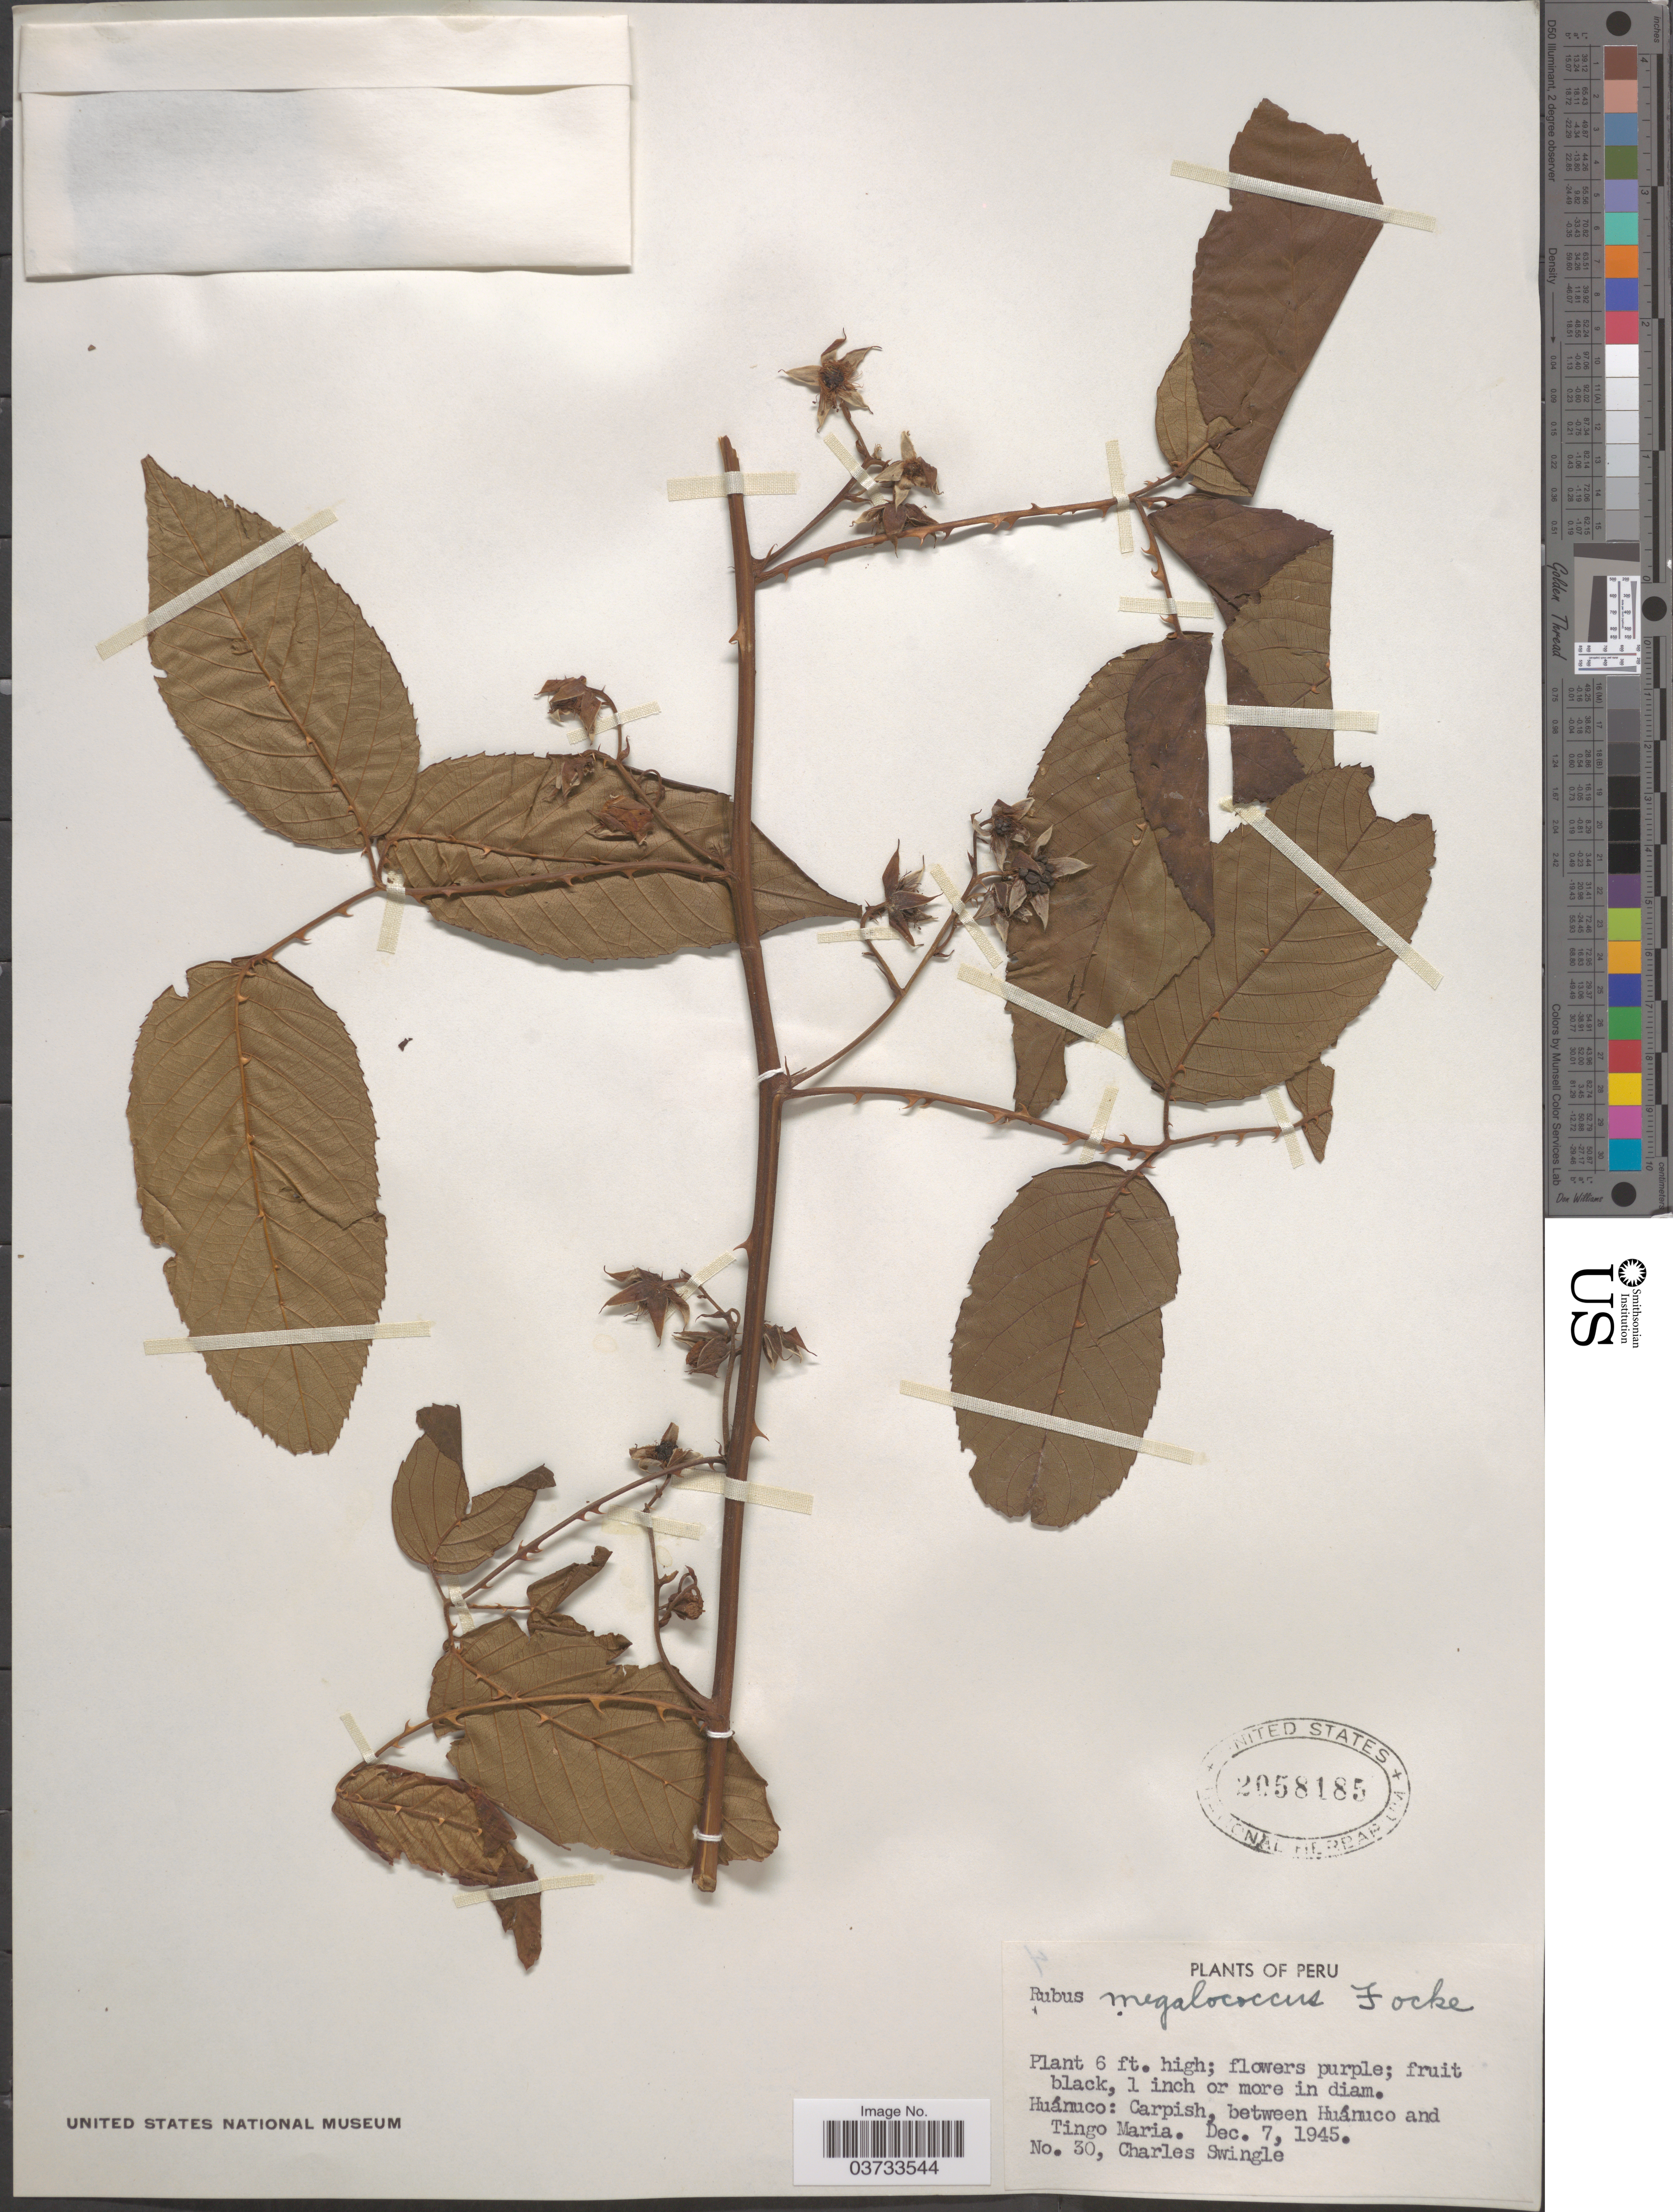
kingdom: Plantae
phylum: Tracheophyta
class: Magnoliopsida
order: Rosales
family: Rosaceae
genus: Rubus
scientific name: Rubus megalococcus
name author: Focke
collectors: C. Swingle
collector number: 30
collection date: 1945-12-07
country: Peru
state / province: Huánuco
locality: Carpish, between Huánuco and Tingo Maria.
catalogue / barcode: US 2058185